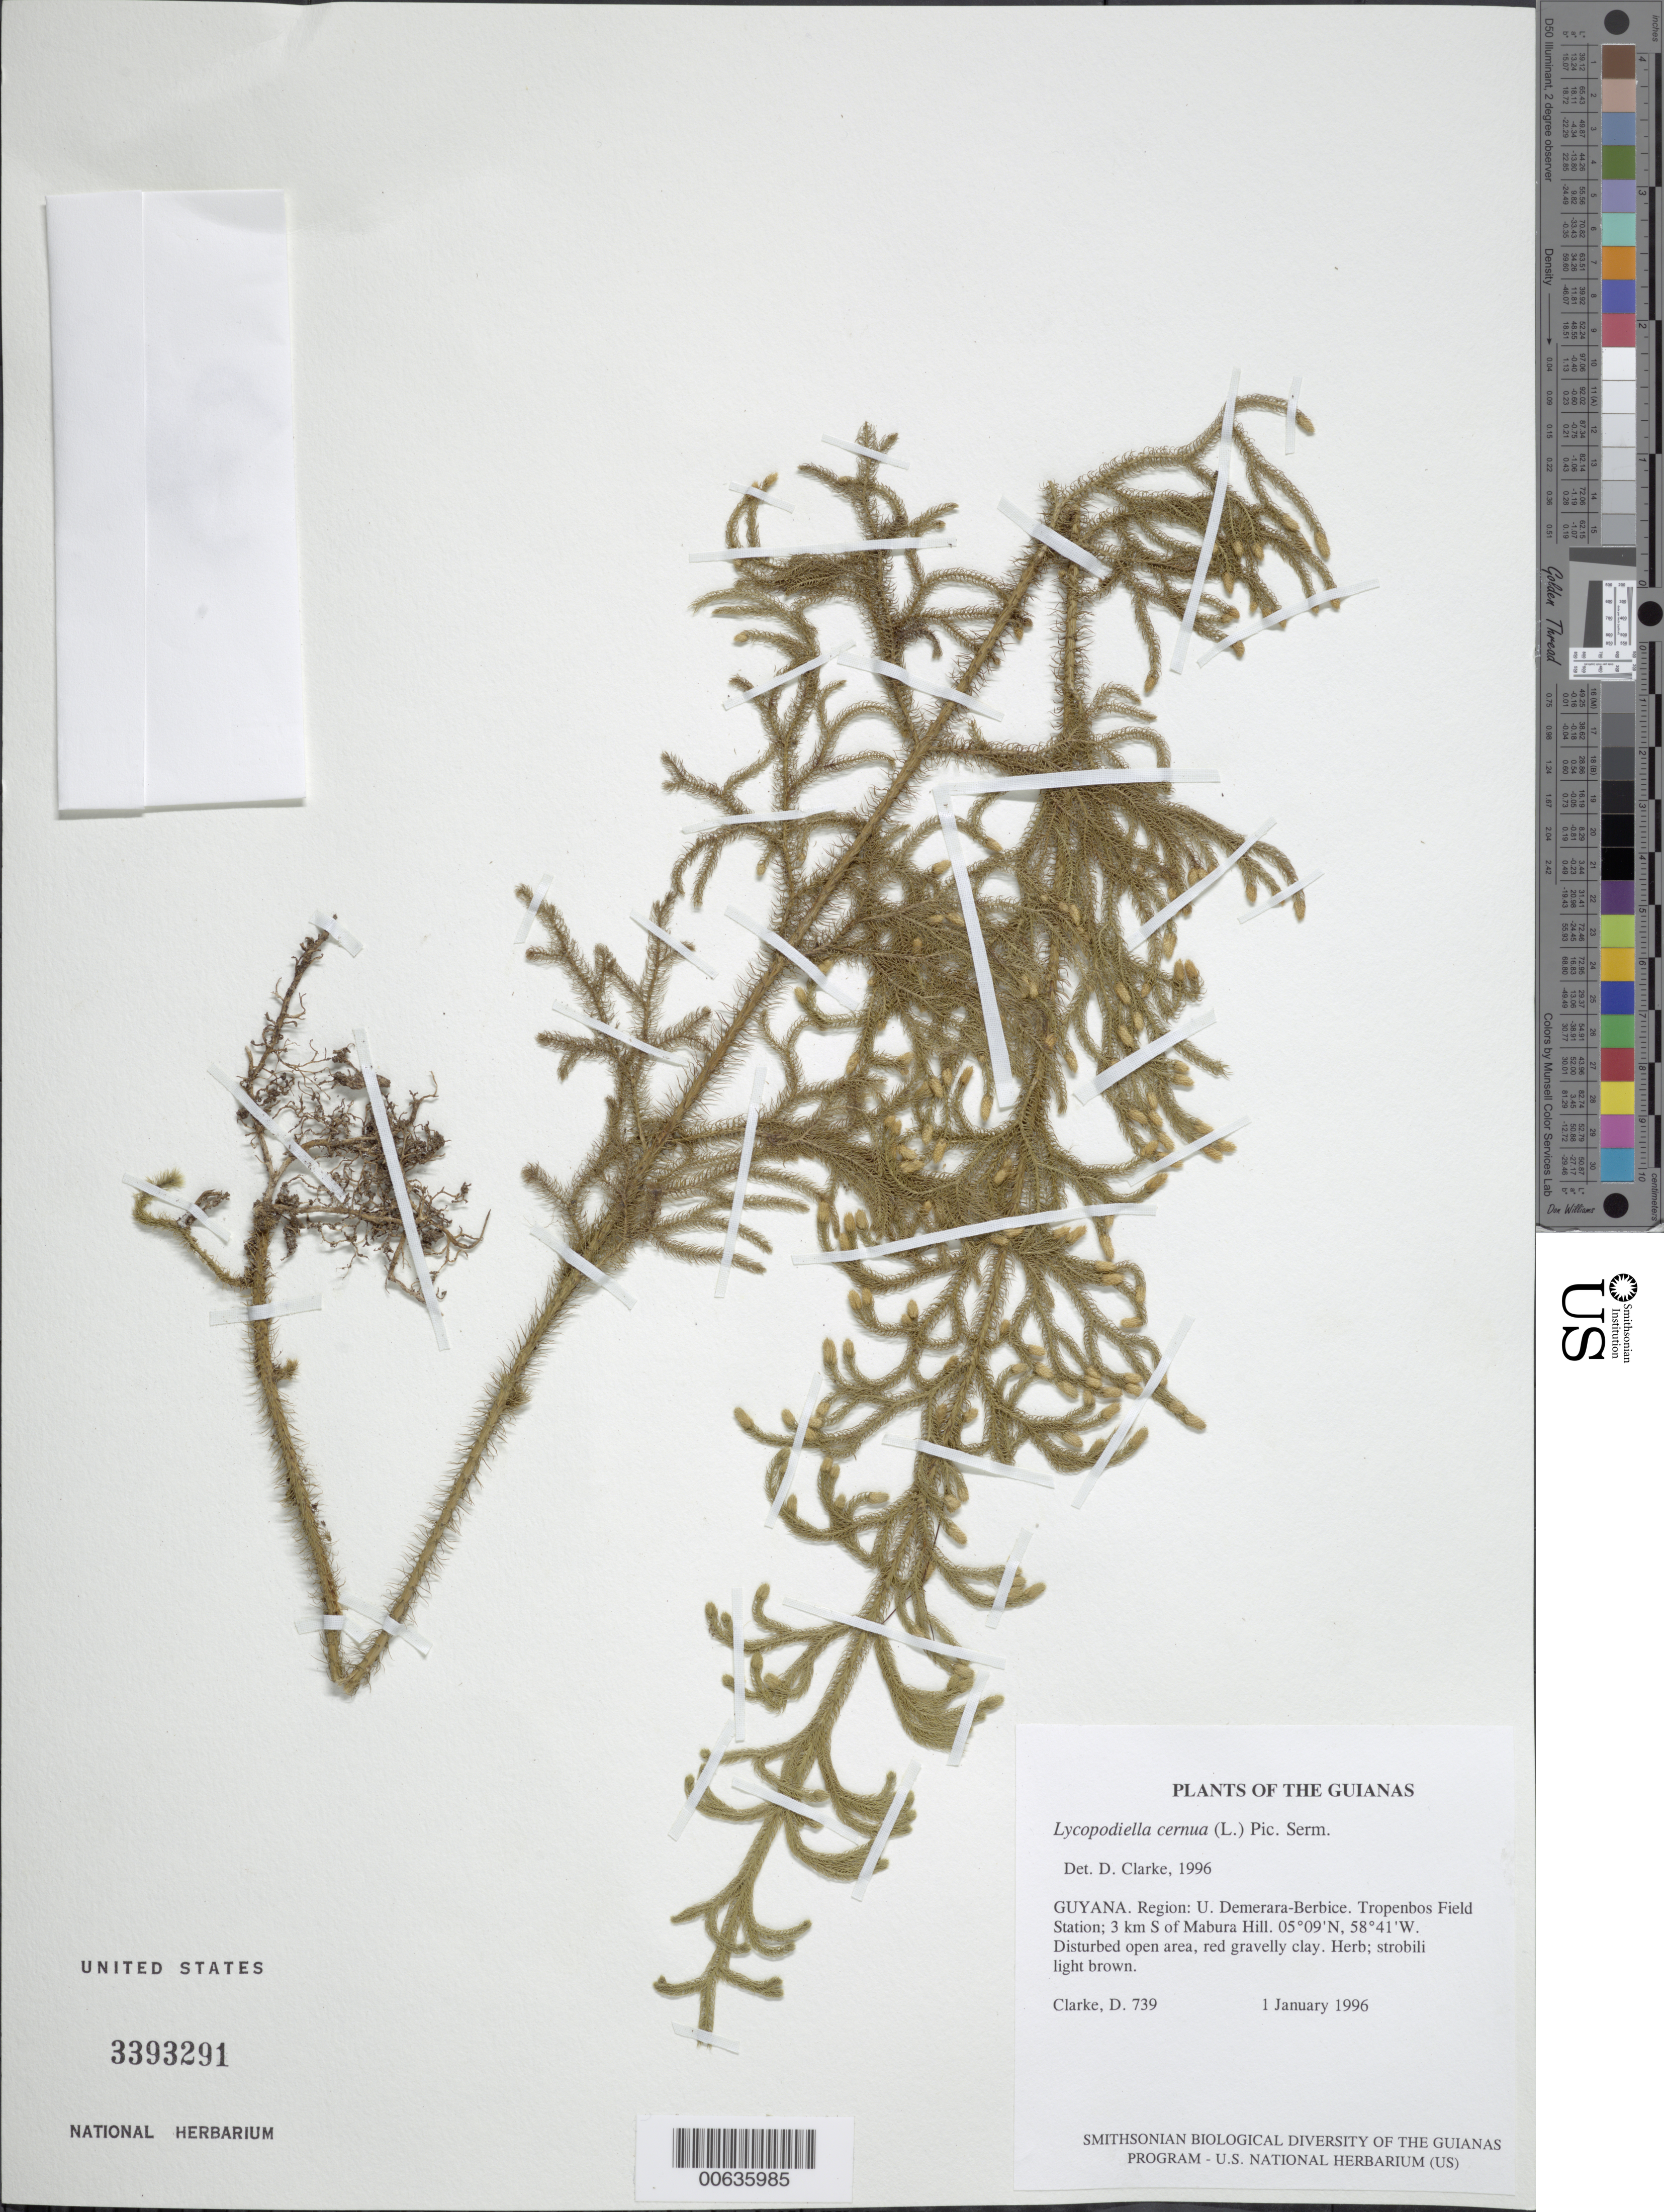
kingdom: Plantae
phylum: Tracheophyta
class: Lycopodiopsida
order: Lycopodiales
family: Lycopodiaceae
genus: Palhinhaea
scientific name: Palhinhaea cernua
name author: (L.) Vasc. & Franco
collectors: H. D. Clarke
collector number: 739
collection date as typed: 1 January 1996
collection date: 1996-01-01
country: Guyana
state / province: U. Demerara-Berbice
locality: Tropenbos Field Station; 3 km S of Mabura Hill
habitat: Disturbed open area, red gravelly clay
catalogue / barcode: US 3393291